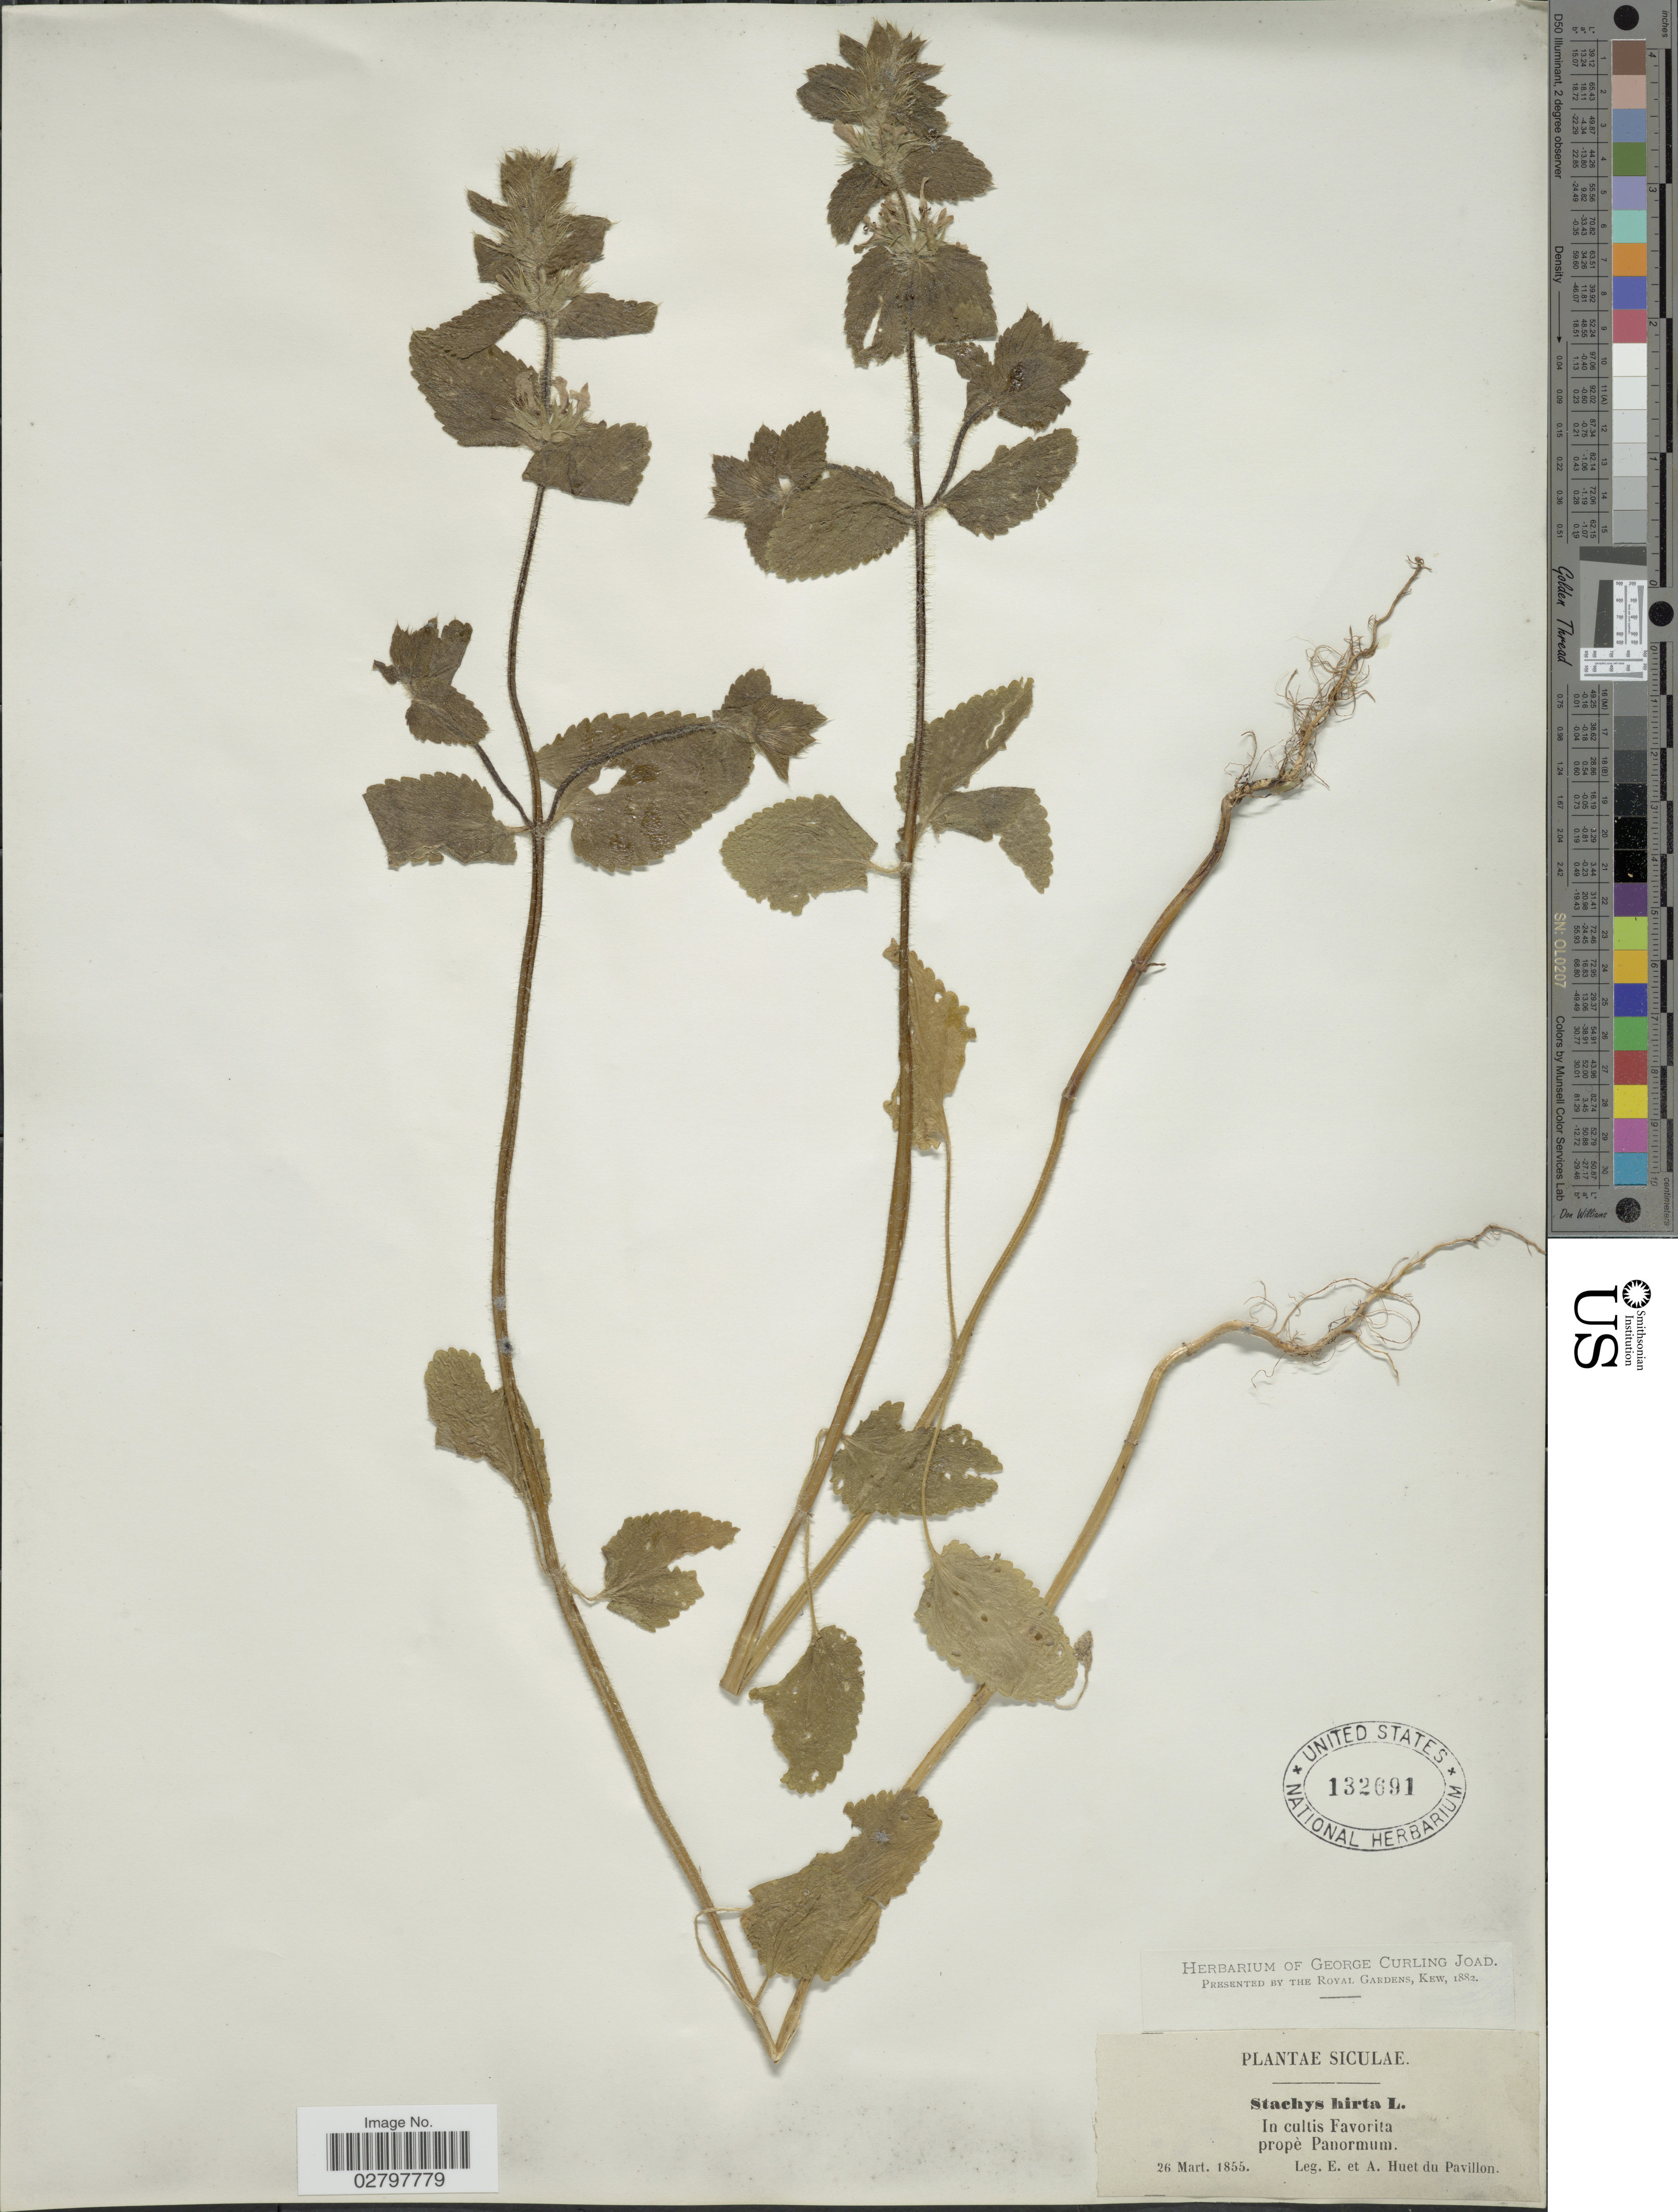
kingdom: Plantae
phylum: Tracheophyta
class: Magnoliopsida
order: Lamiales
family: Lamiaceae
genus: Stachys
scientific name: Stachys hirta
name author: L.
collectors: E. Huet du Pavillon & A. Huet du Pavillon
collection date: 1855-03-26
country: Italy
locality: Siculae, In cultis Favorita, propé Panormum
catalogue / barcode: US 132691